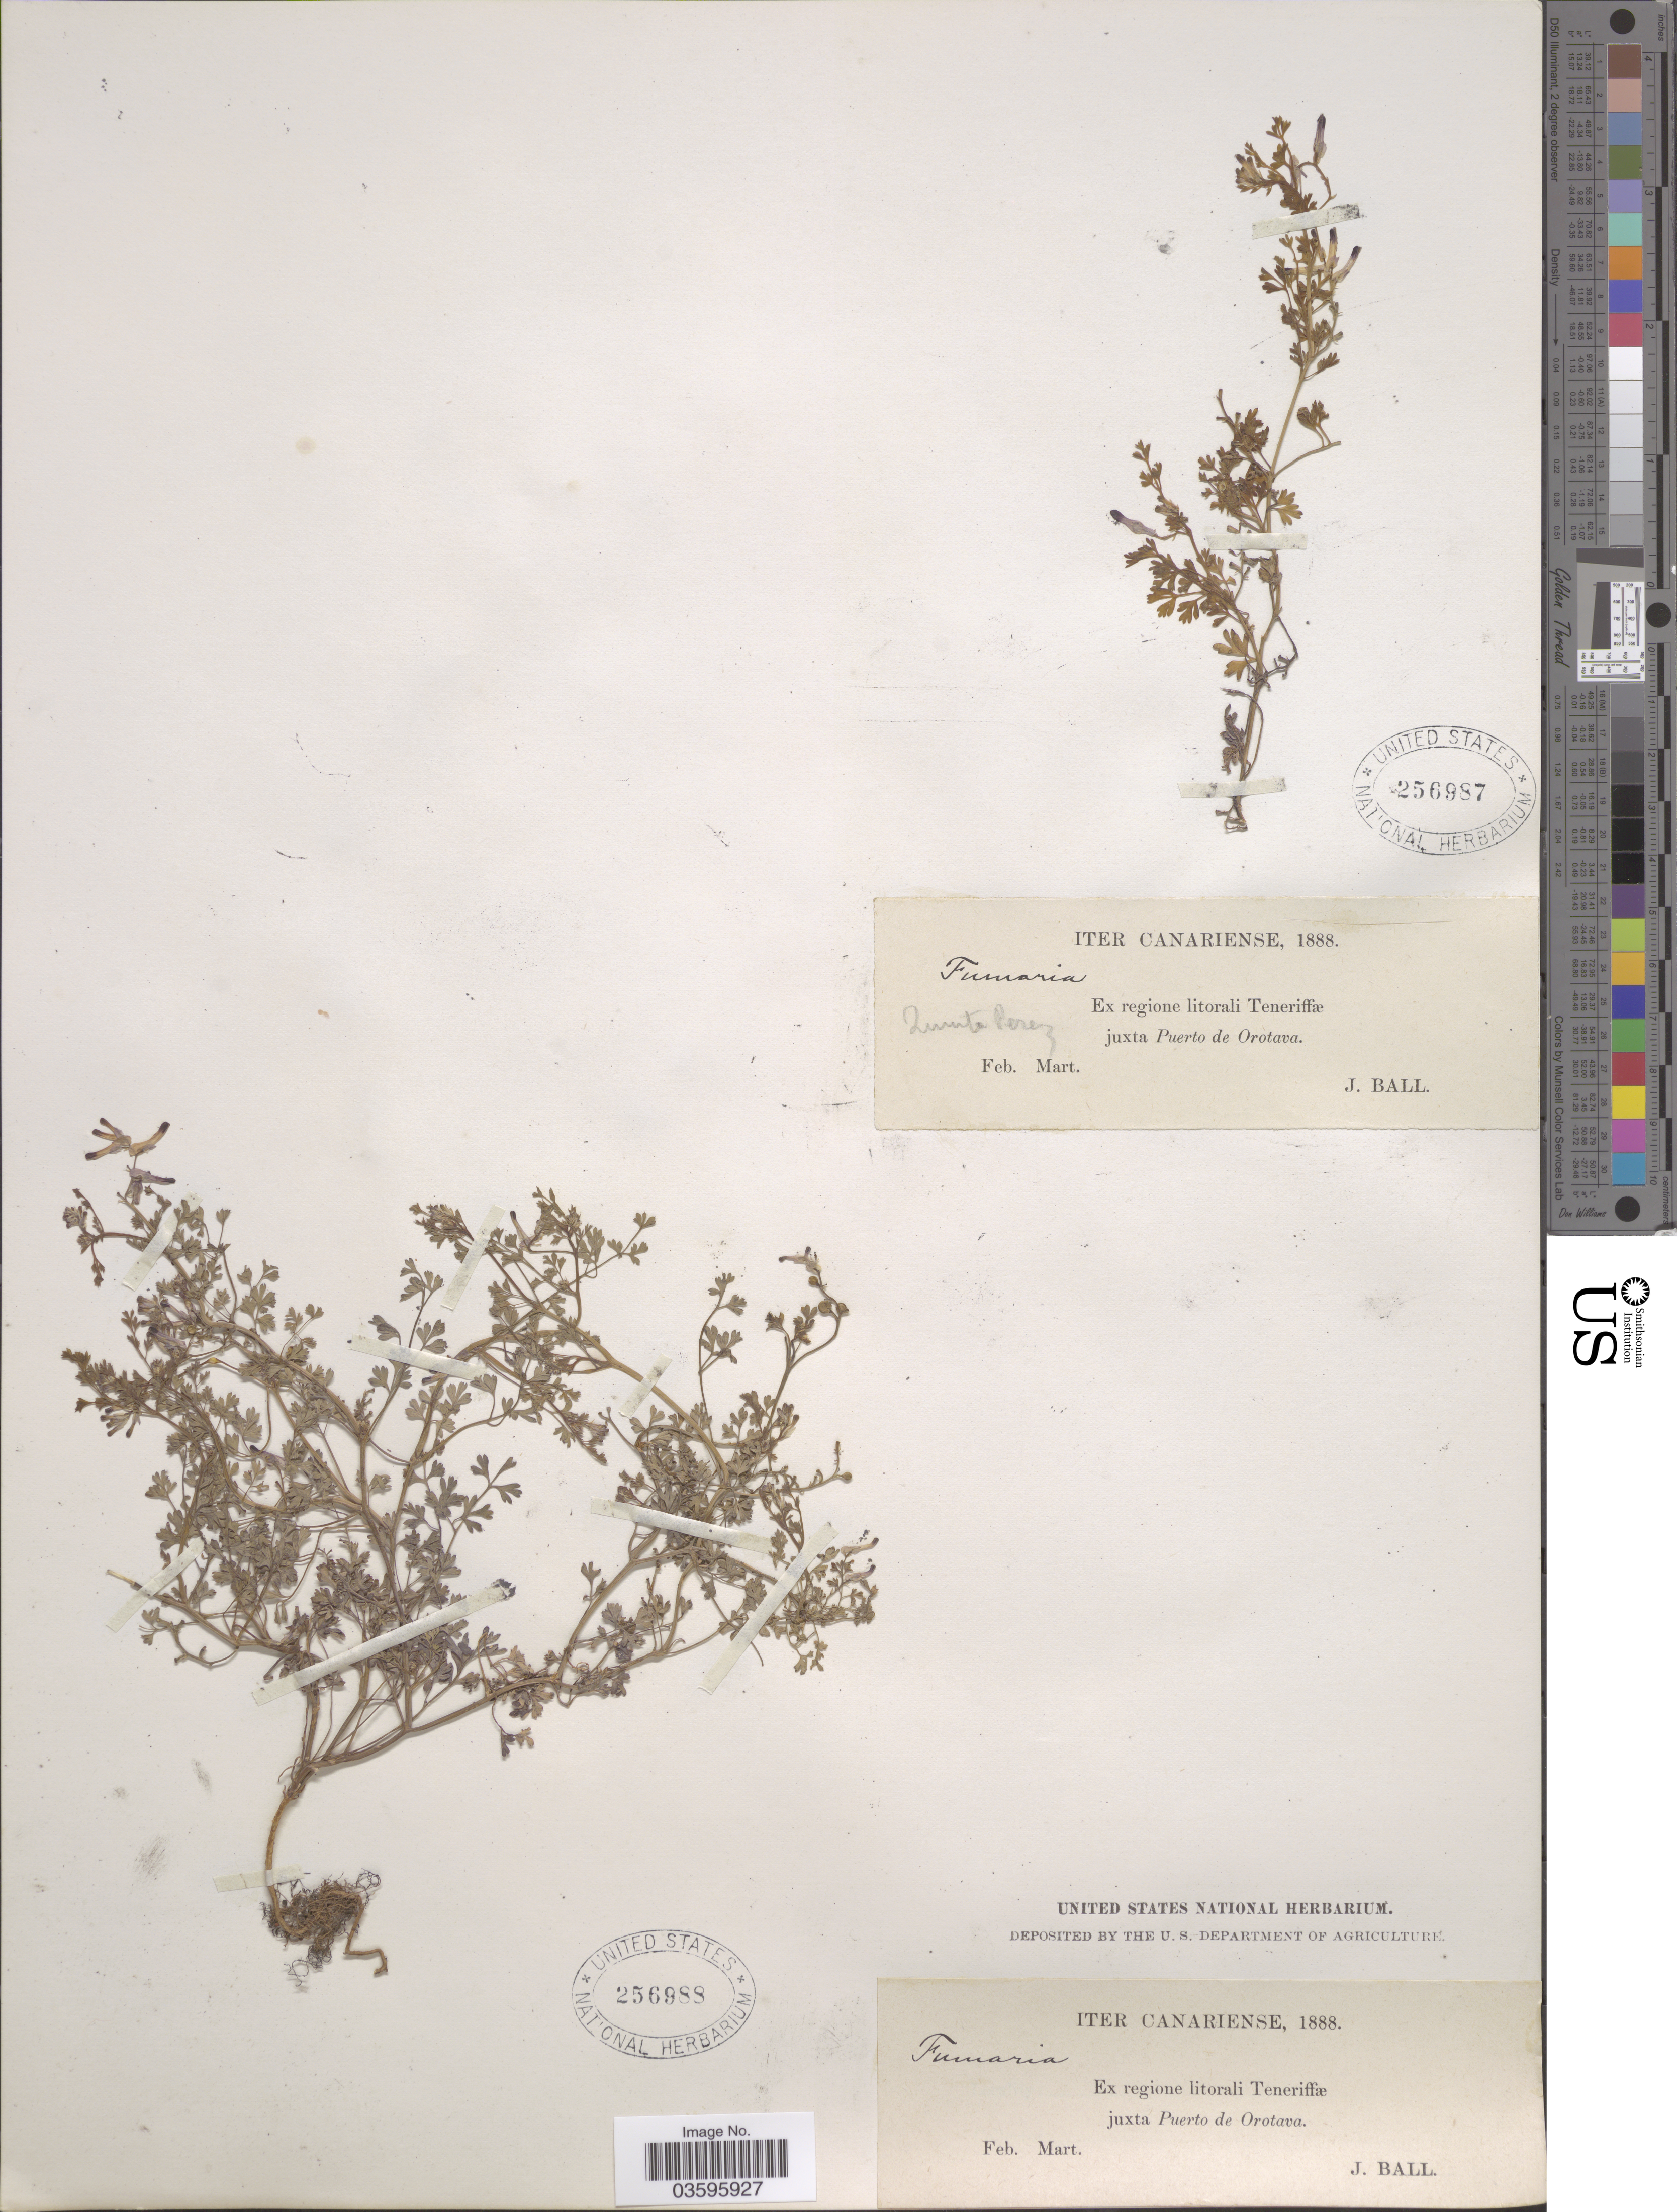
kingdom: Plantae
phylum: Tracheophyta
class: Magnoliopsida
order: Ranunculales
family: Papaveraceae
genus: Fumaria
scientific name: Fumaria sp.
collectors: J. Ball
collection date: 1888-02/1888-03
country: Spain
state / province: Canarias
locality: Iter Canariense. Ex regione litorali Teneriffæ juxta Puerto de Orotava.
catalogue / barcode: US 256988-2